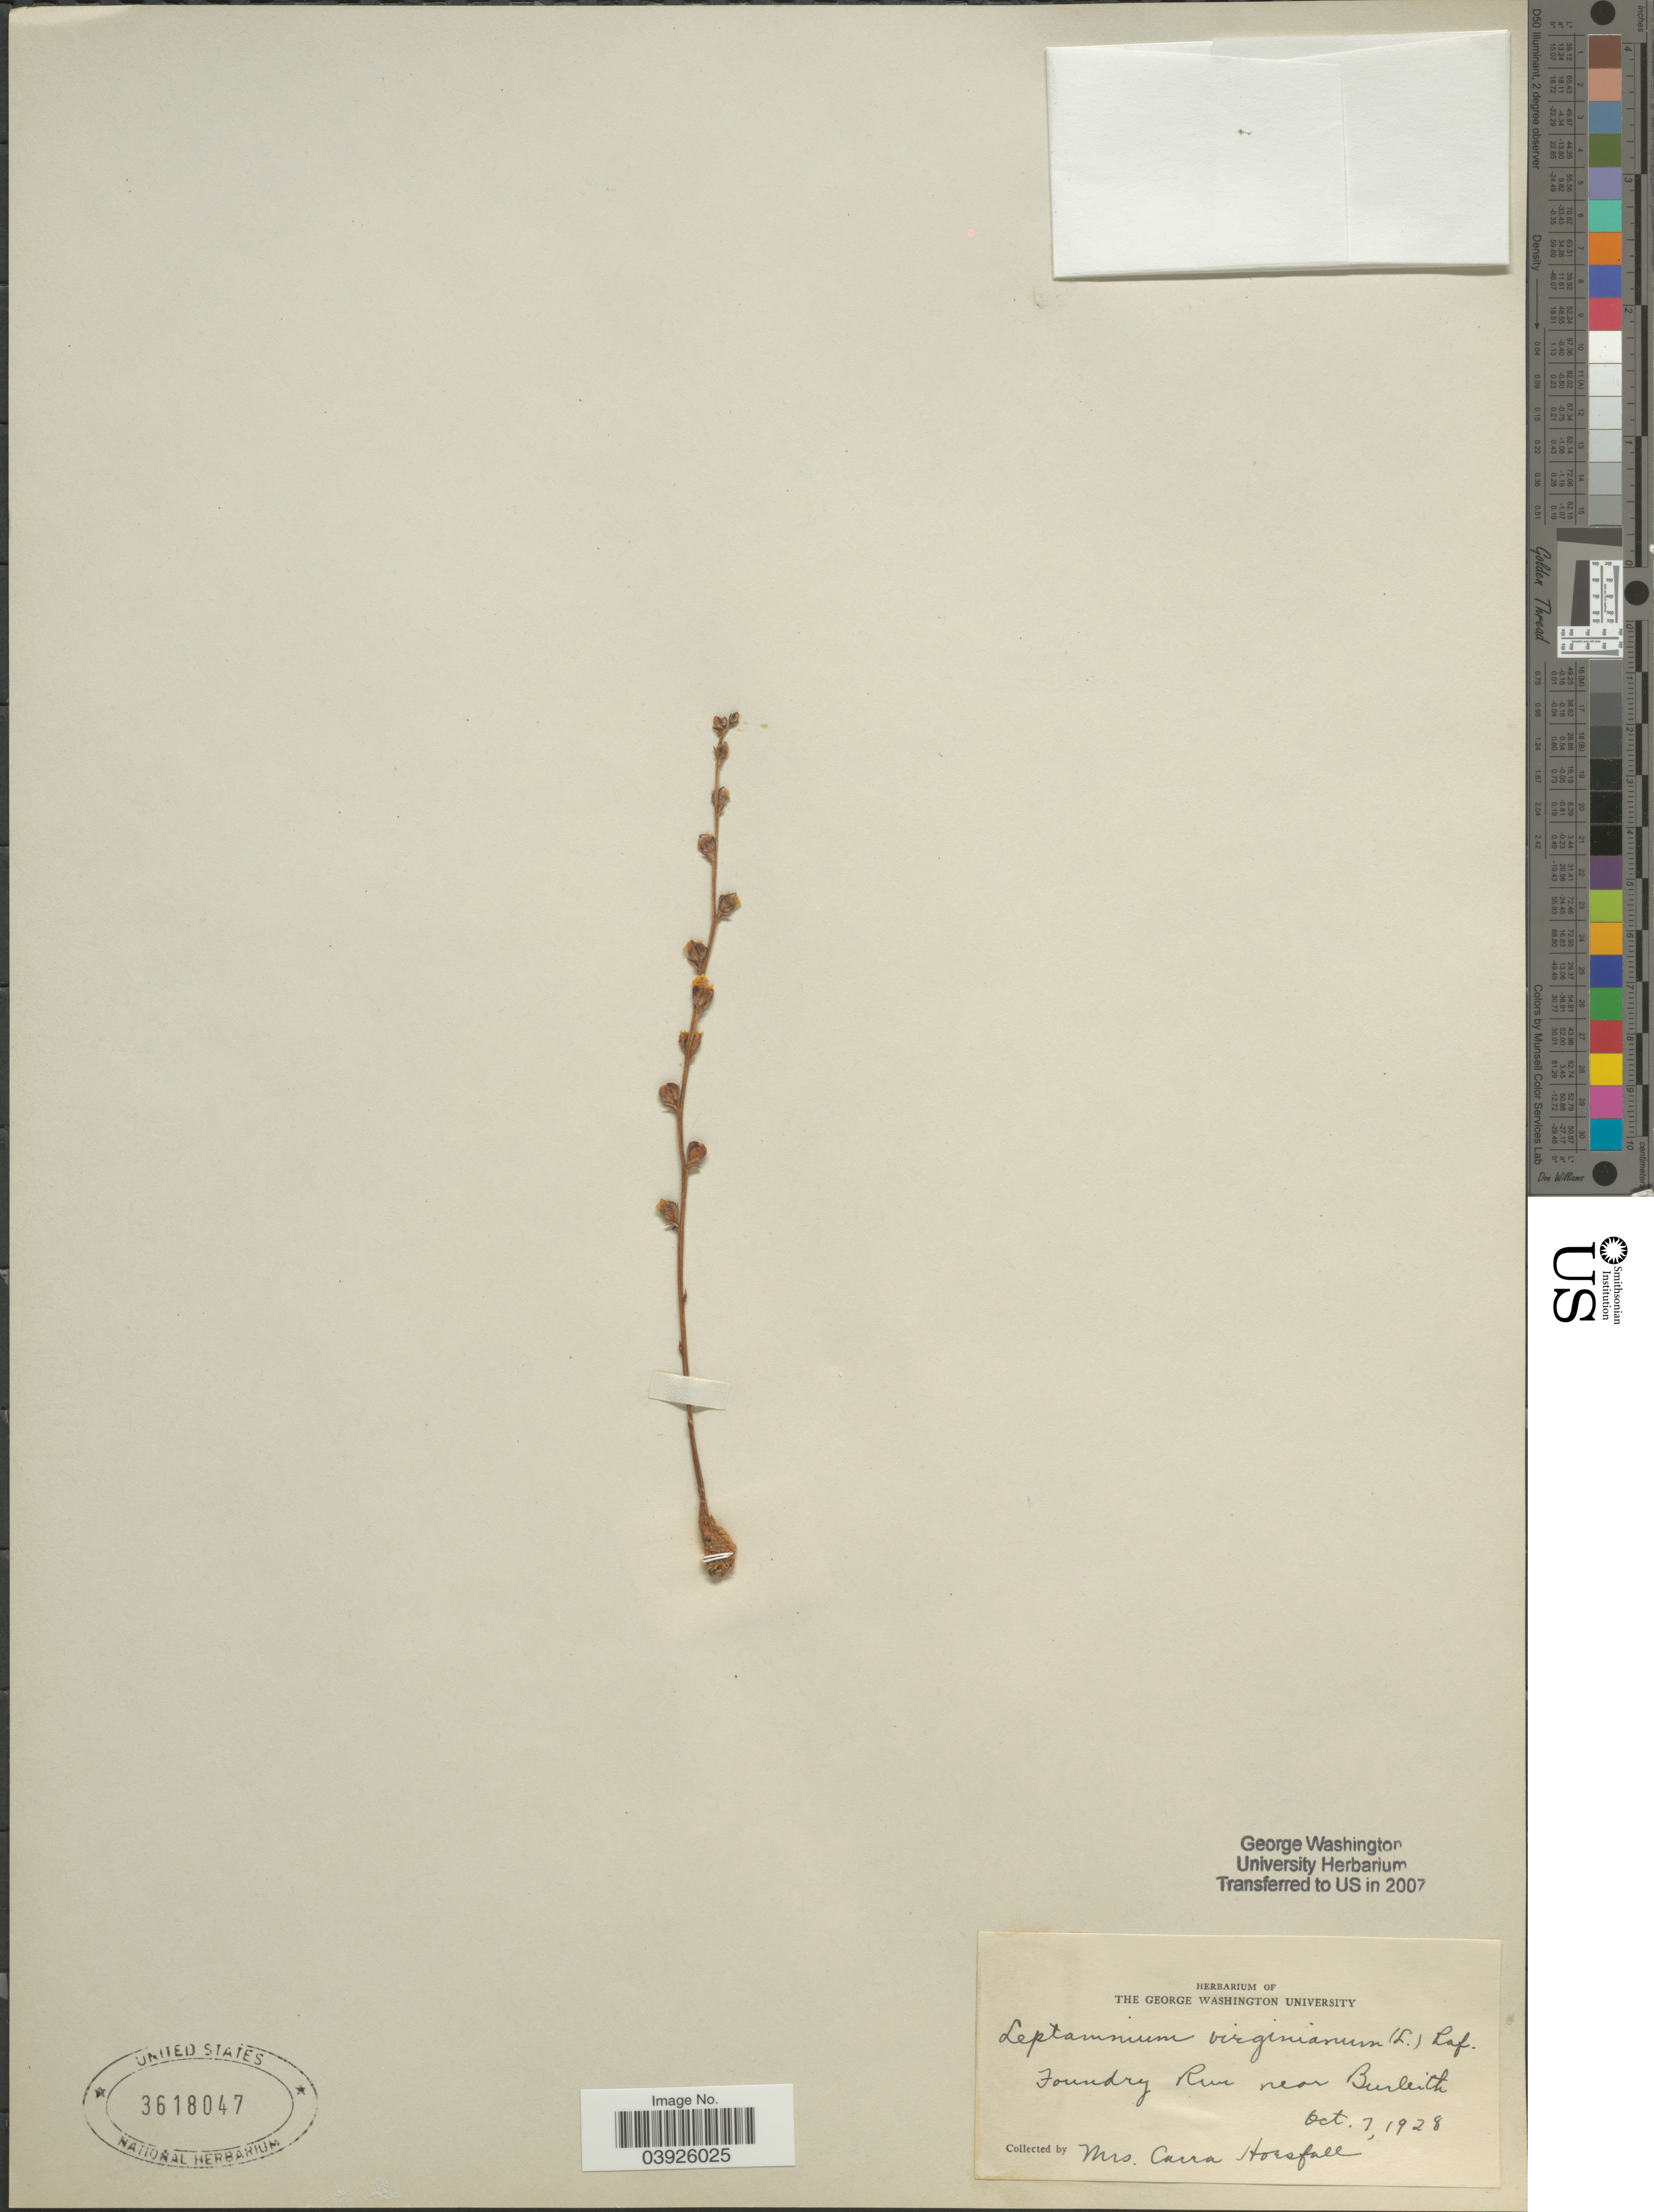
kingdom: Plantae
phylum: Tracheophyta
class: Magnoliopsida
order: Lamiales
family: Orobanchaceae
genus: Epifagus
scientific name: Epifagus virginiana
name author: (L.) W.P.C. Barton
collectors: C. Horsfall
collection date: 1928-10-07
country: United States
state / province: Washington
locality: Foundry River near Burleith.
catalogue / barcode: US 3618047